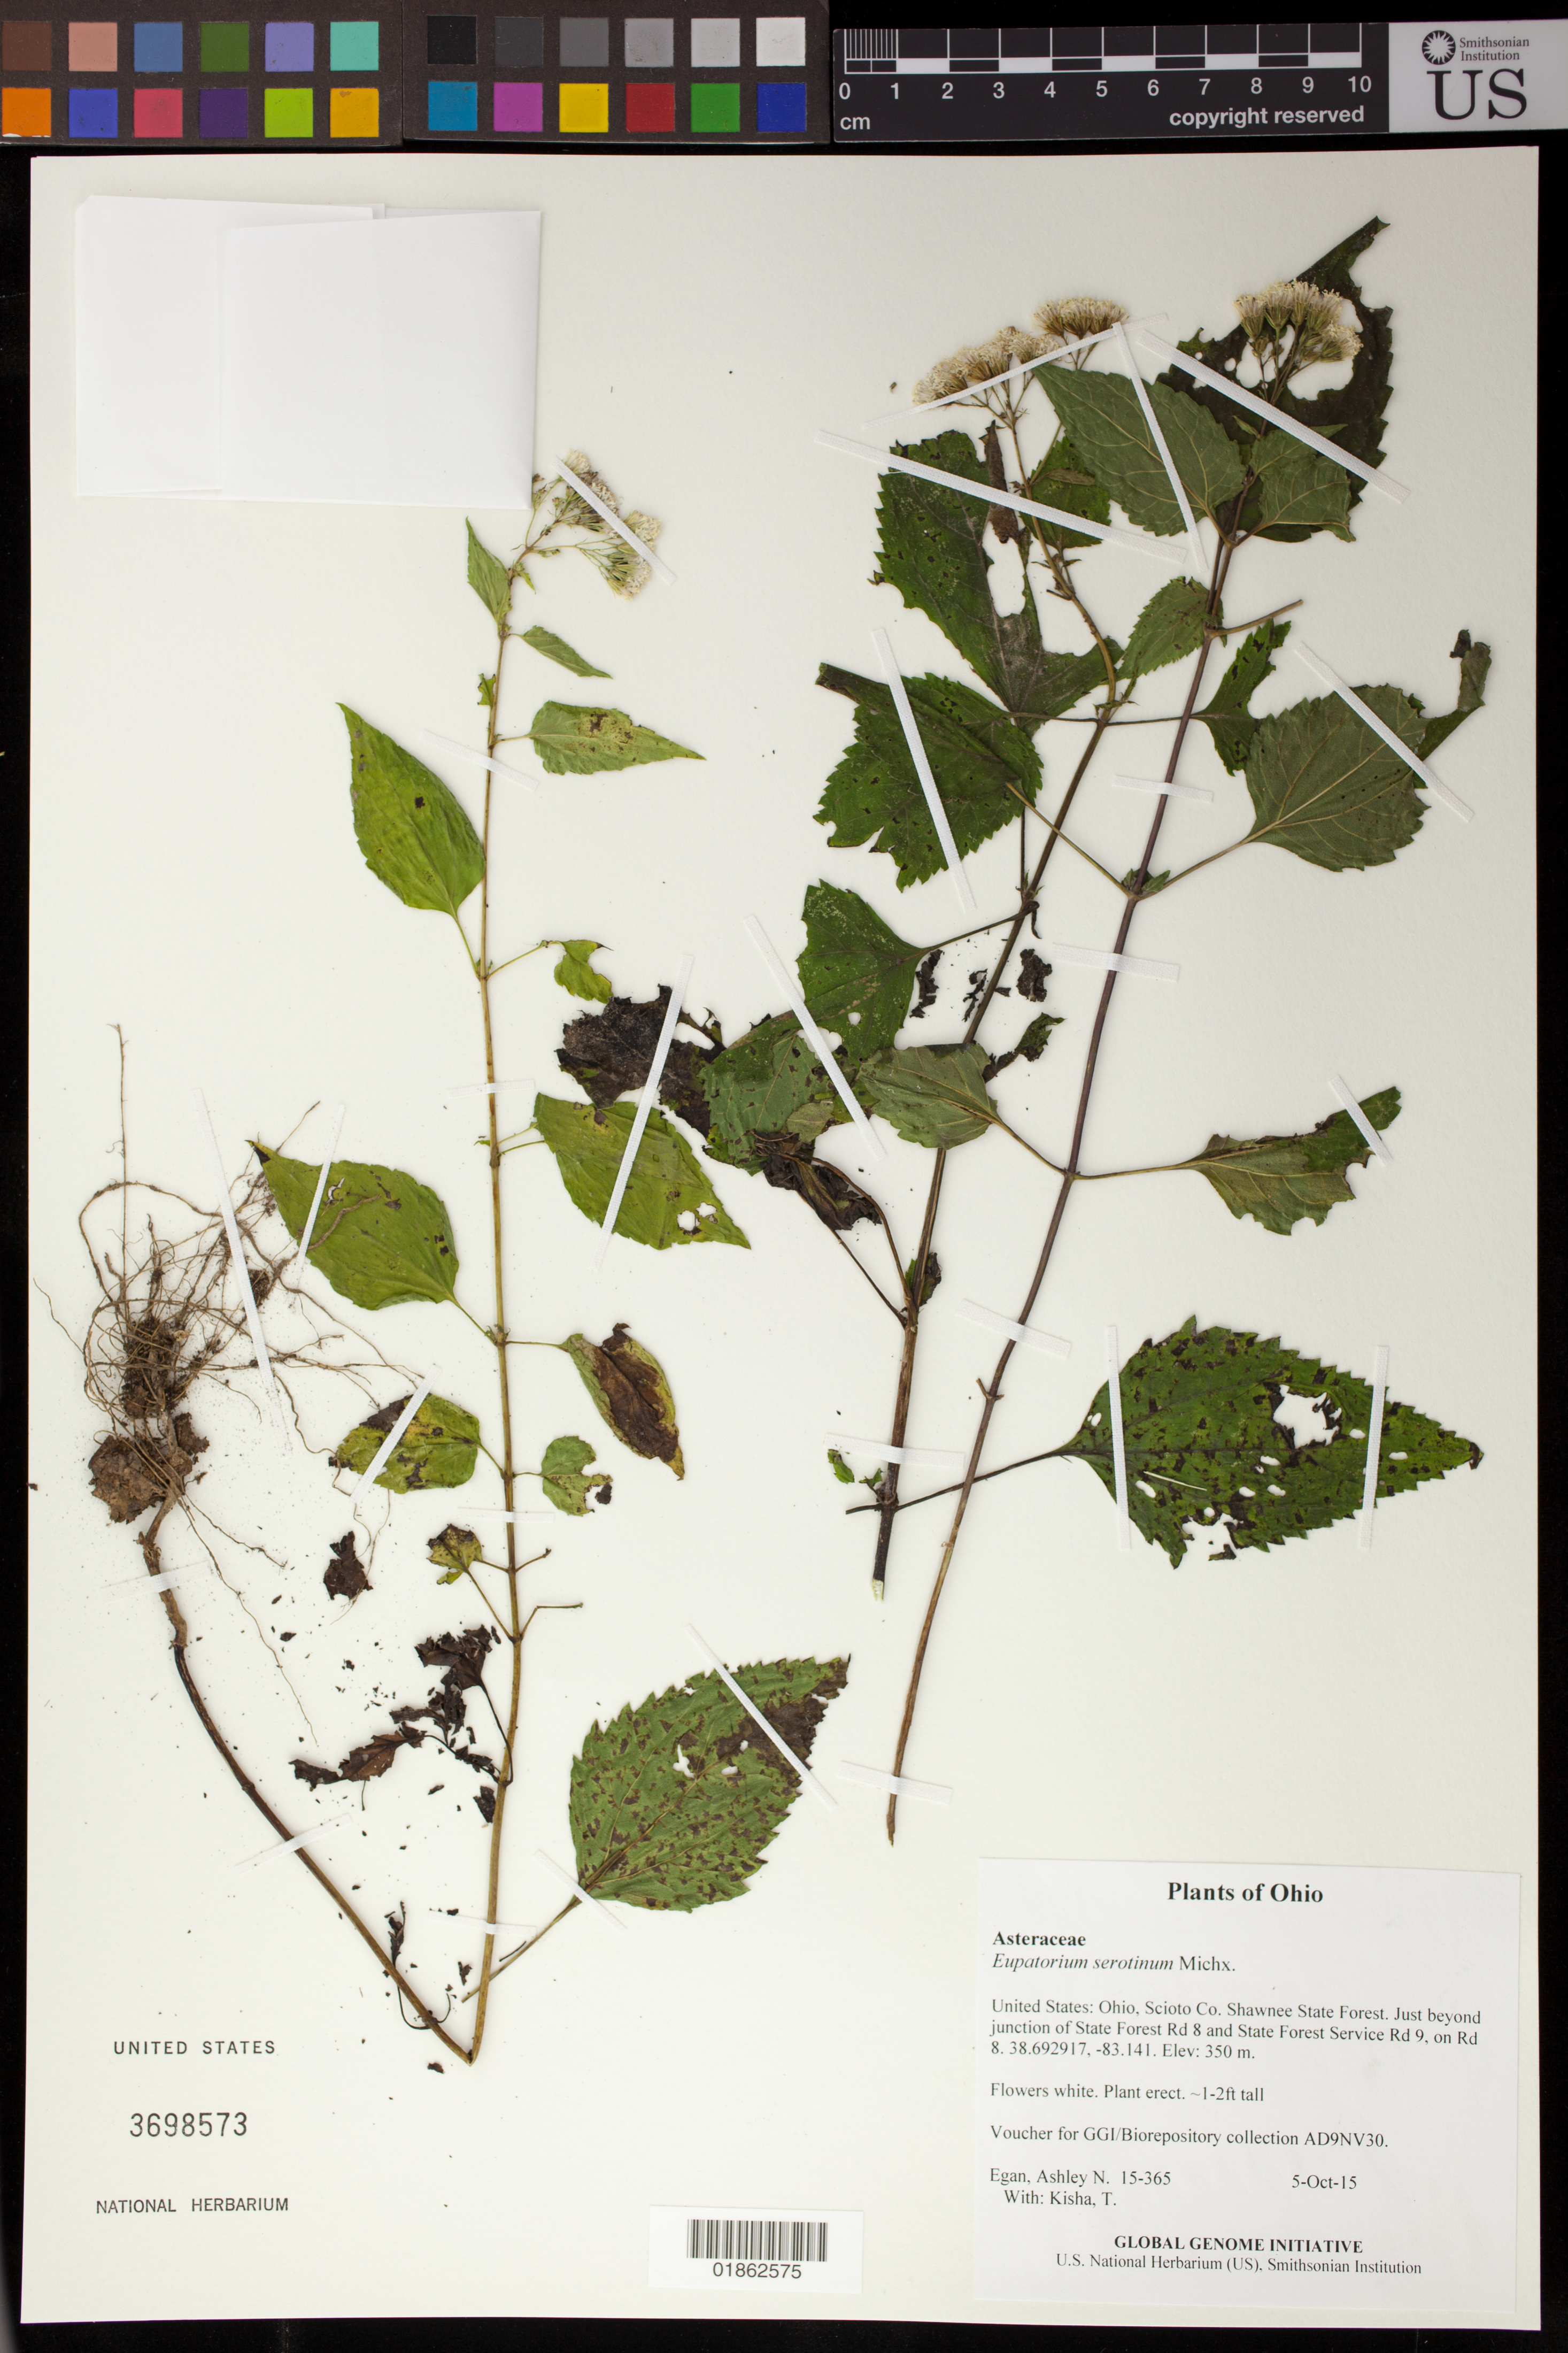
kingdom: Plantae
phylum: Tracheophyta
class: Magnoliopsida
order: Asterales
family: Asteraceae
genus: Eupatorium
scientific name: Eupatorium serotinum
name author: Michx.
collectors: A. N. Egan & T. Kisha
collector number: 15-365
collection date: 2015-10-05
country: United States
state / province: Ohio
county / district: Scioto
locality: Shawnee State Forest. Just beyond junction of State Forest Rd 8 and State Forest Service Rd 9, on Rd 8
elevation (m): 350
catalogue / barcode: US 3698573